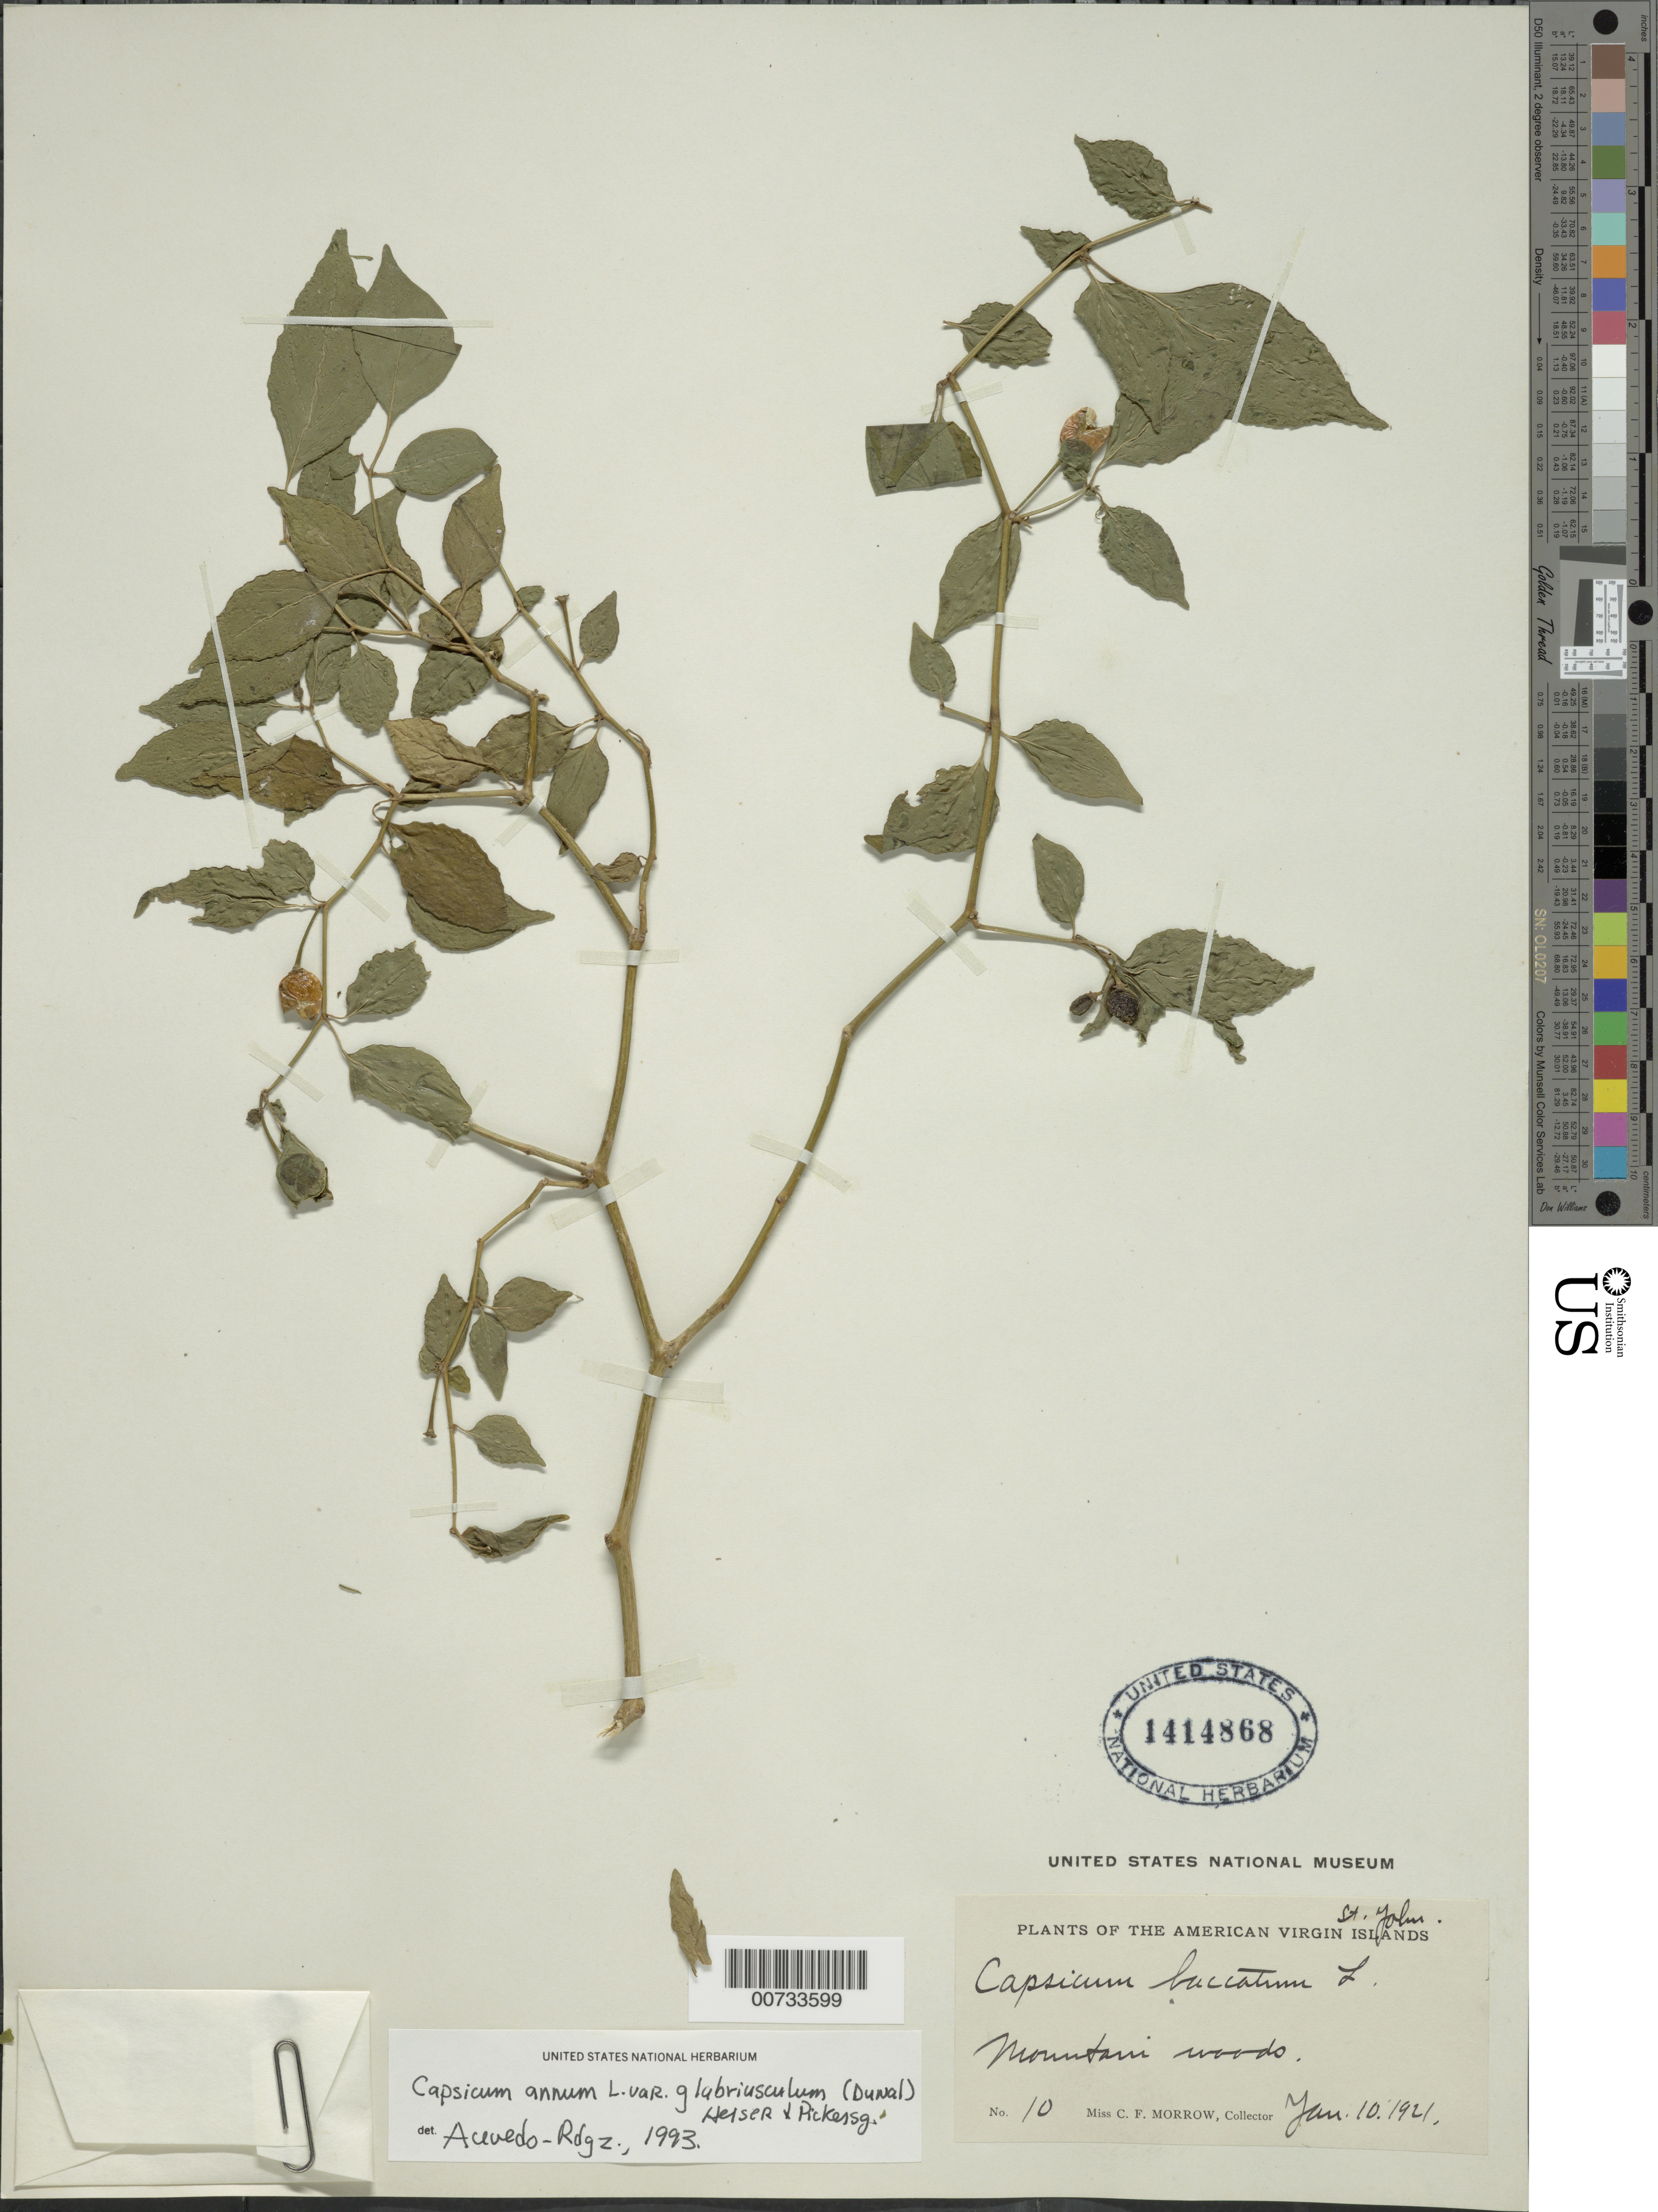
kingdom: Plantae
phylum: Tracheophyta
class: Magnoliopsida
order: Solanales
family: Solanaceae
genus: Capsicum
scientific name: Capsicum annuum var. glabriusculum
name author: (Dunal) Heiser & Pickersgill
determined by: Acevedo-Rodríguez, P., (BOT), Smithsonian Institution - National Museum of Natural History (UNITED STATES)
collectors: C. Morrow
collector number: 10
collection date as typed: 10 Jan 1921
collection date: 1921-01-10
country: U.S. Virgin Islands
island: St. John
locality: St. John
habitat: Mountain woods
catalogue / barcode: US 1414868